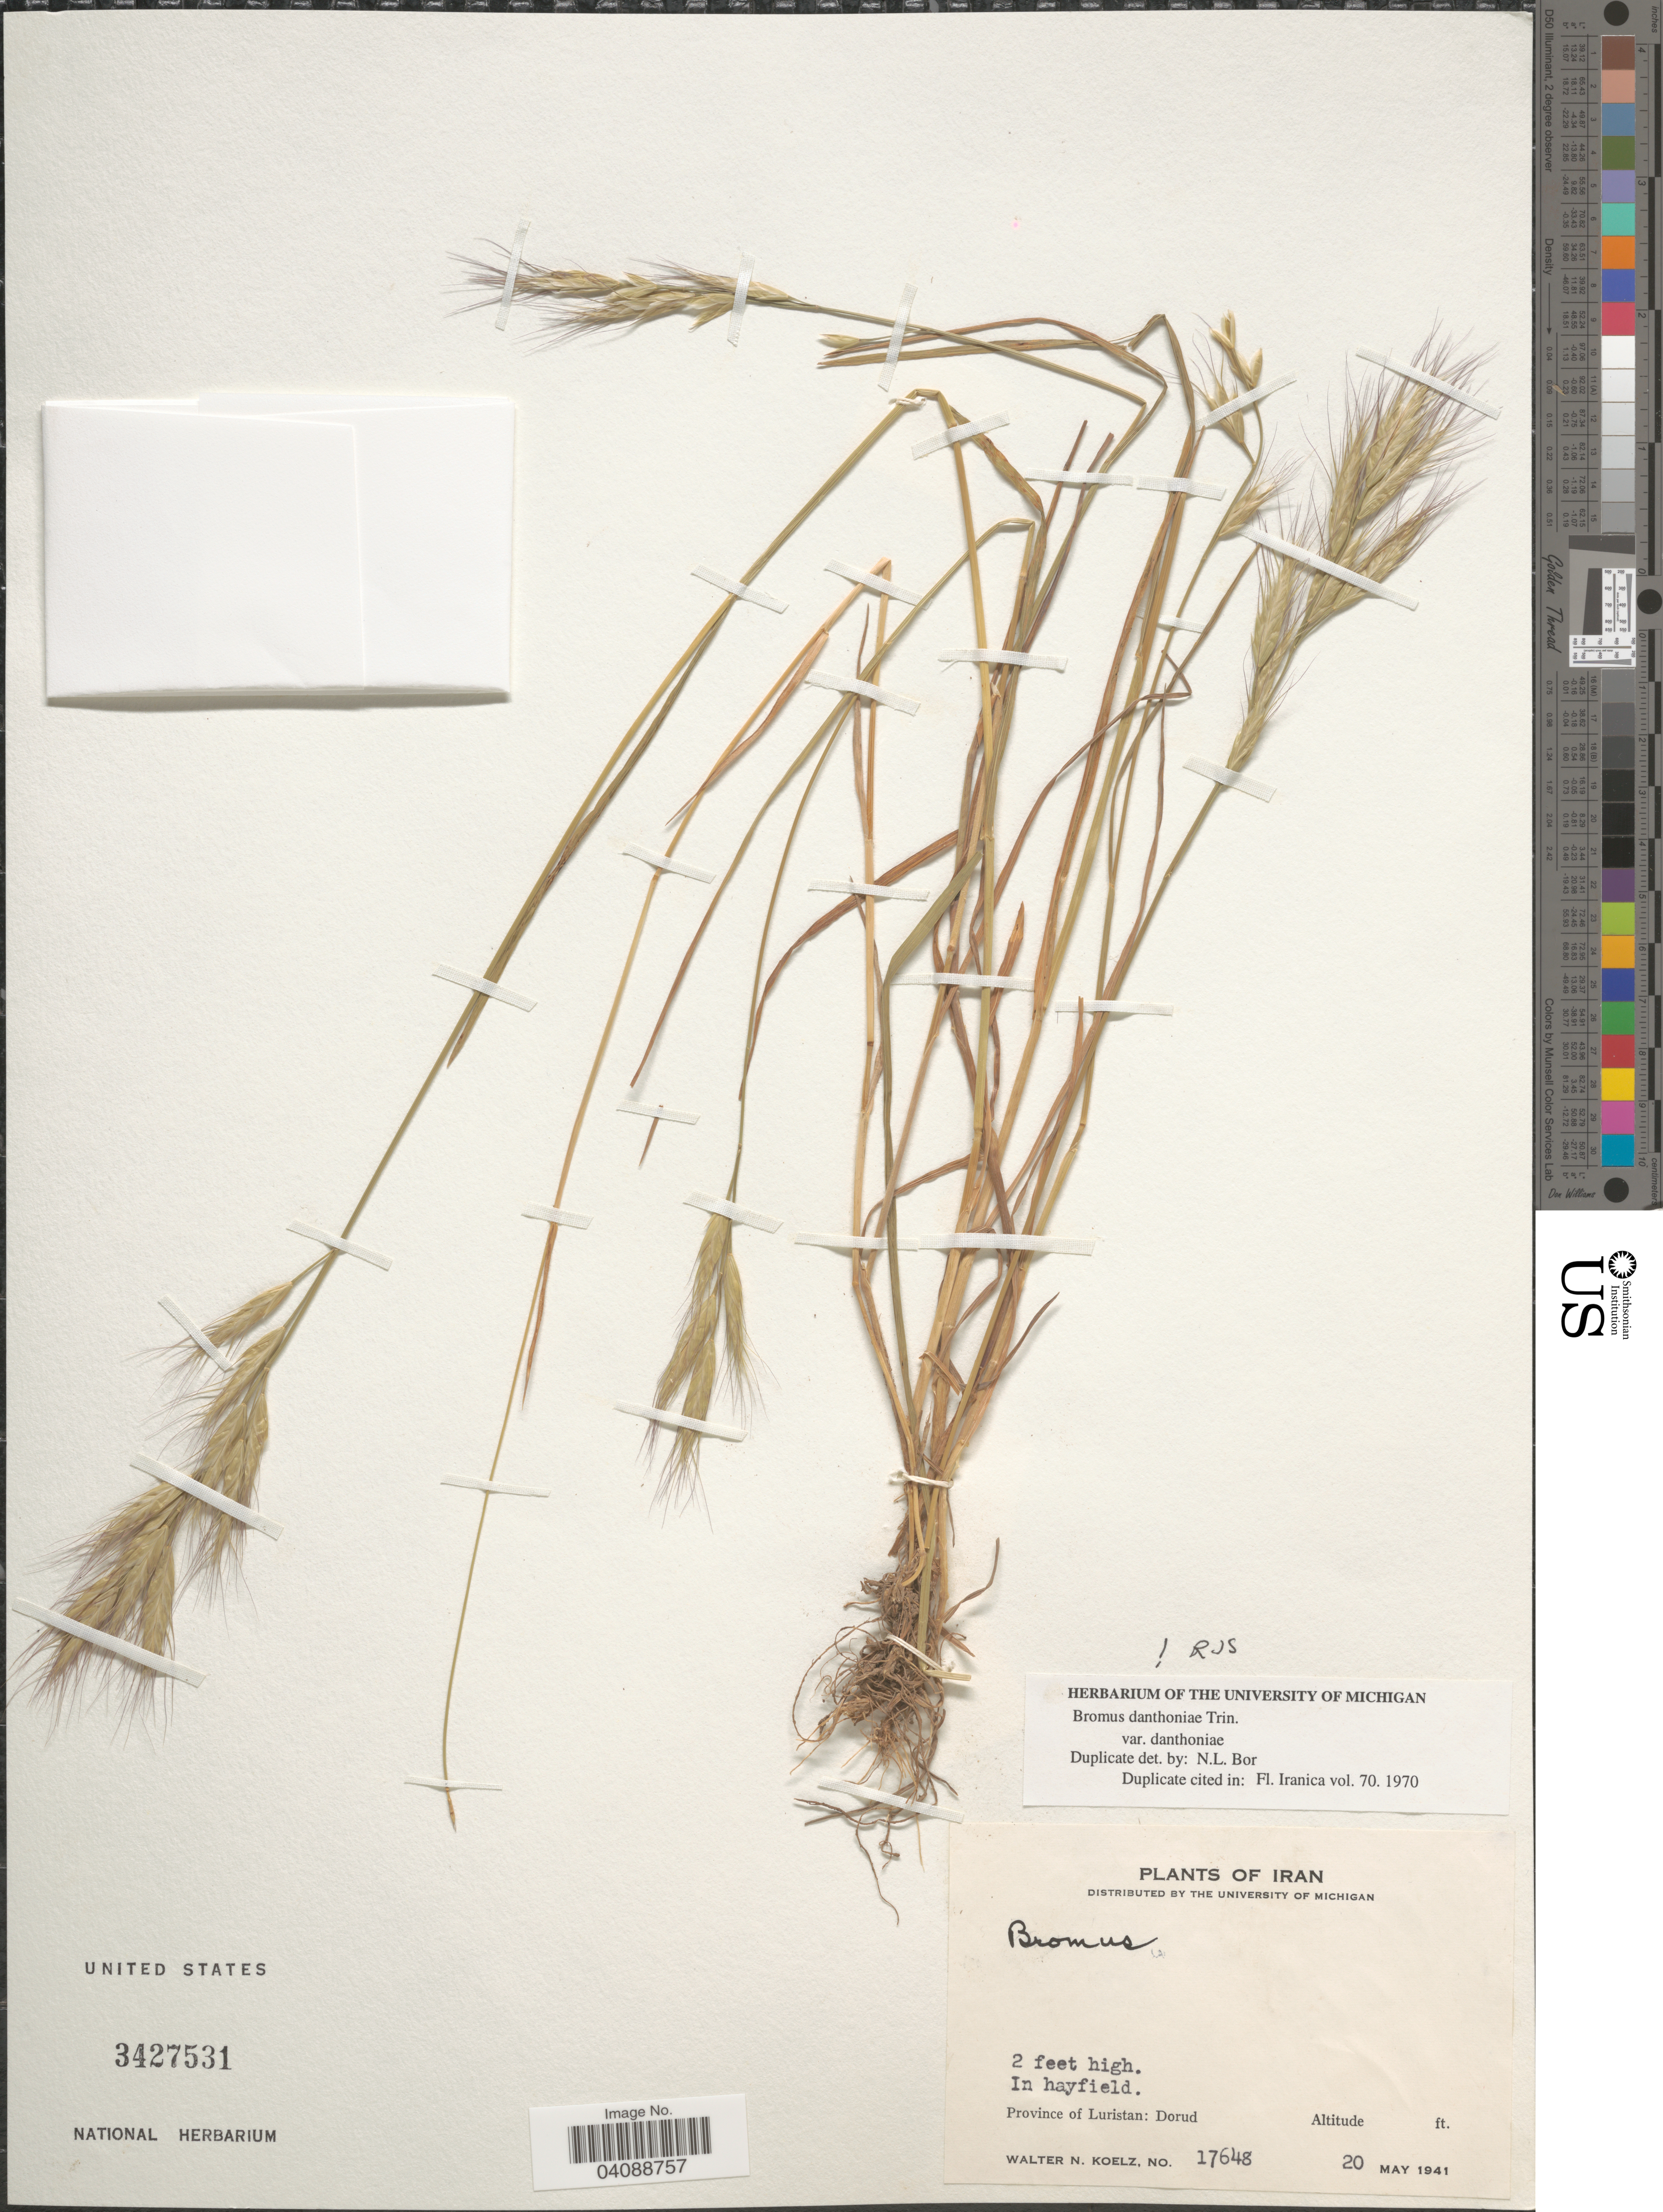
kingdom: Plantae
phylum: Tracheophyta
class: Liliopsida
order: Poales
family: Poaceae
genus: Bromus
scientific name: Bromus danthoniae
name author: Trin. ex C.A. Mey.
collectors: W. N. Koelz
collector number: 17648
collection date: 1941-05-20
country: Iran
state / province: Lorestan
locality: Province of Luristan: Dorud.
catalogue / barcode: US 3427531